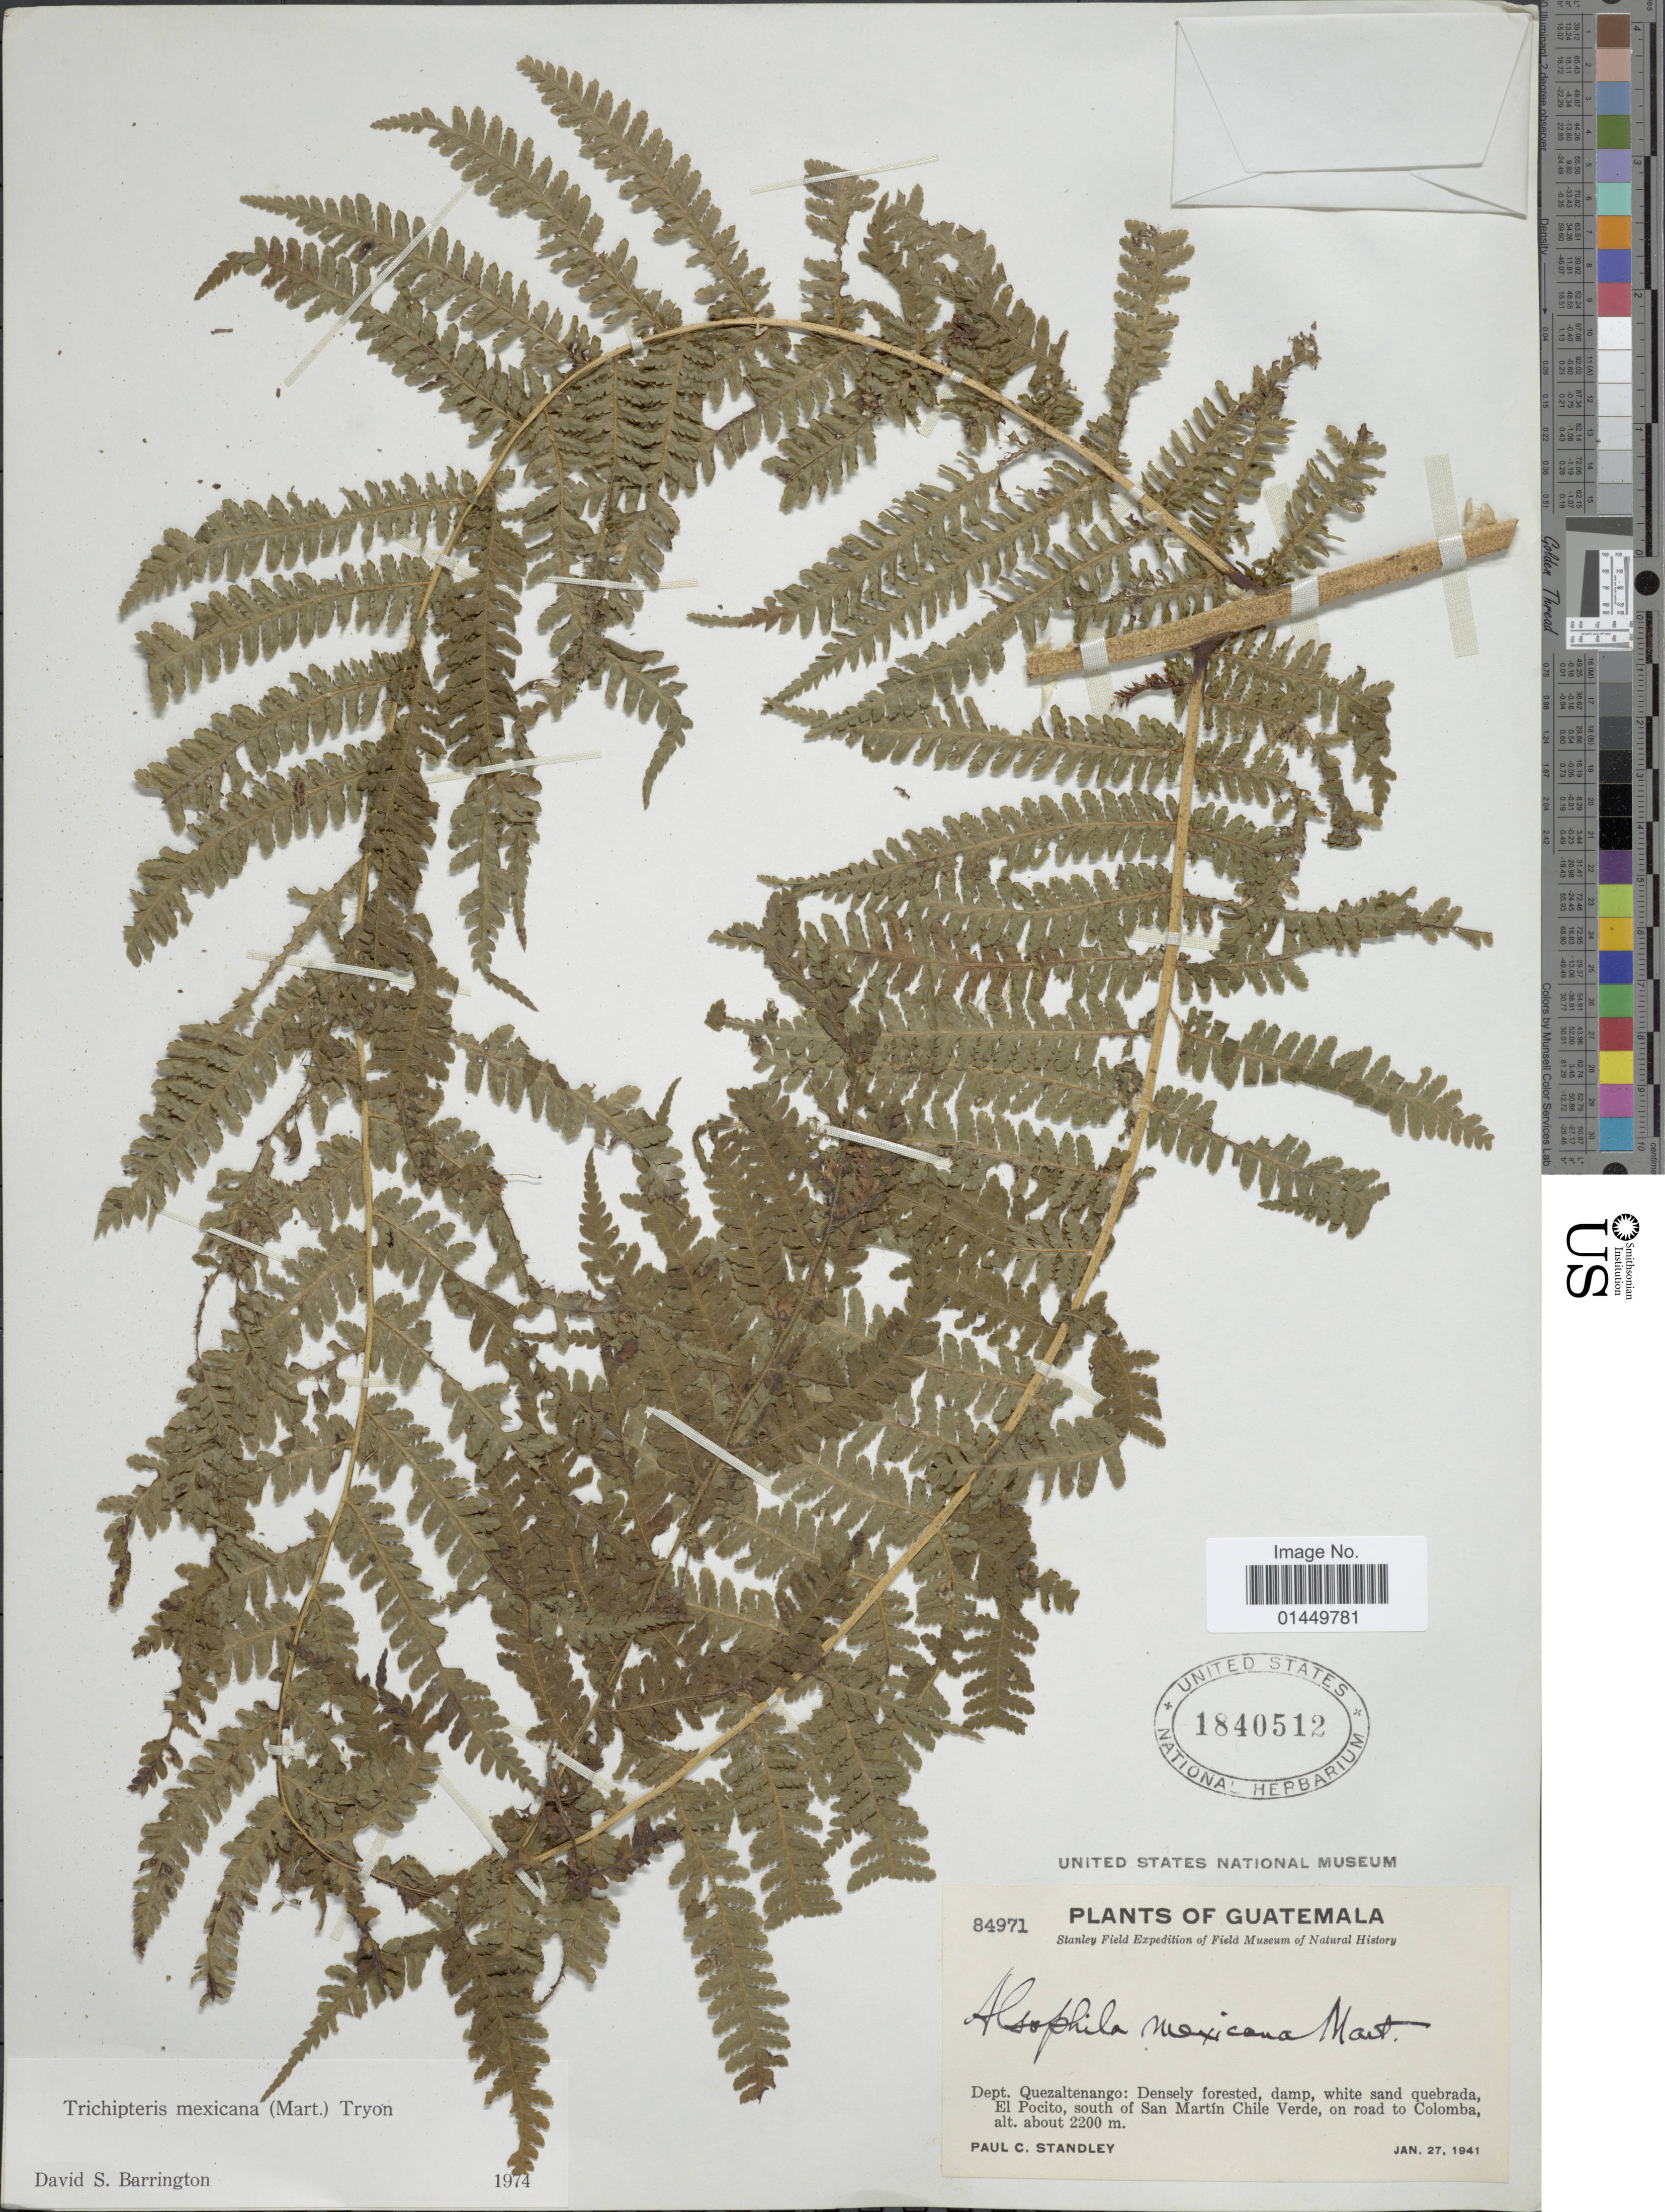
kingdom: Plantae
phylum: Tracheophyta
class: Polypodiopsida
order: Cyatheales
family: Cyatheaceae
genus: Cyathea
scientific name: Cyathea valdecrenata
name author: Domin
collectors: P. C. Standley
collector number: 84971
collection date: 1941-01-27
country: Guatemala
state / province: Quetzaltenango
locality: Dept. Quezaltenango: Densely forested, damp, white sand quebrada, El Pocito, south of San Martin Chile Verde, on road to Colombia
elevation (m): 2200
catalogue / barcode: US 1840512